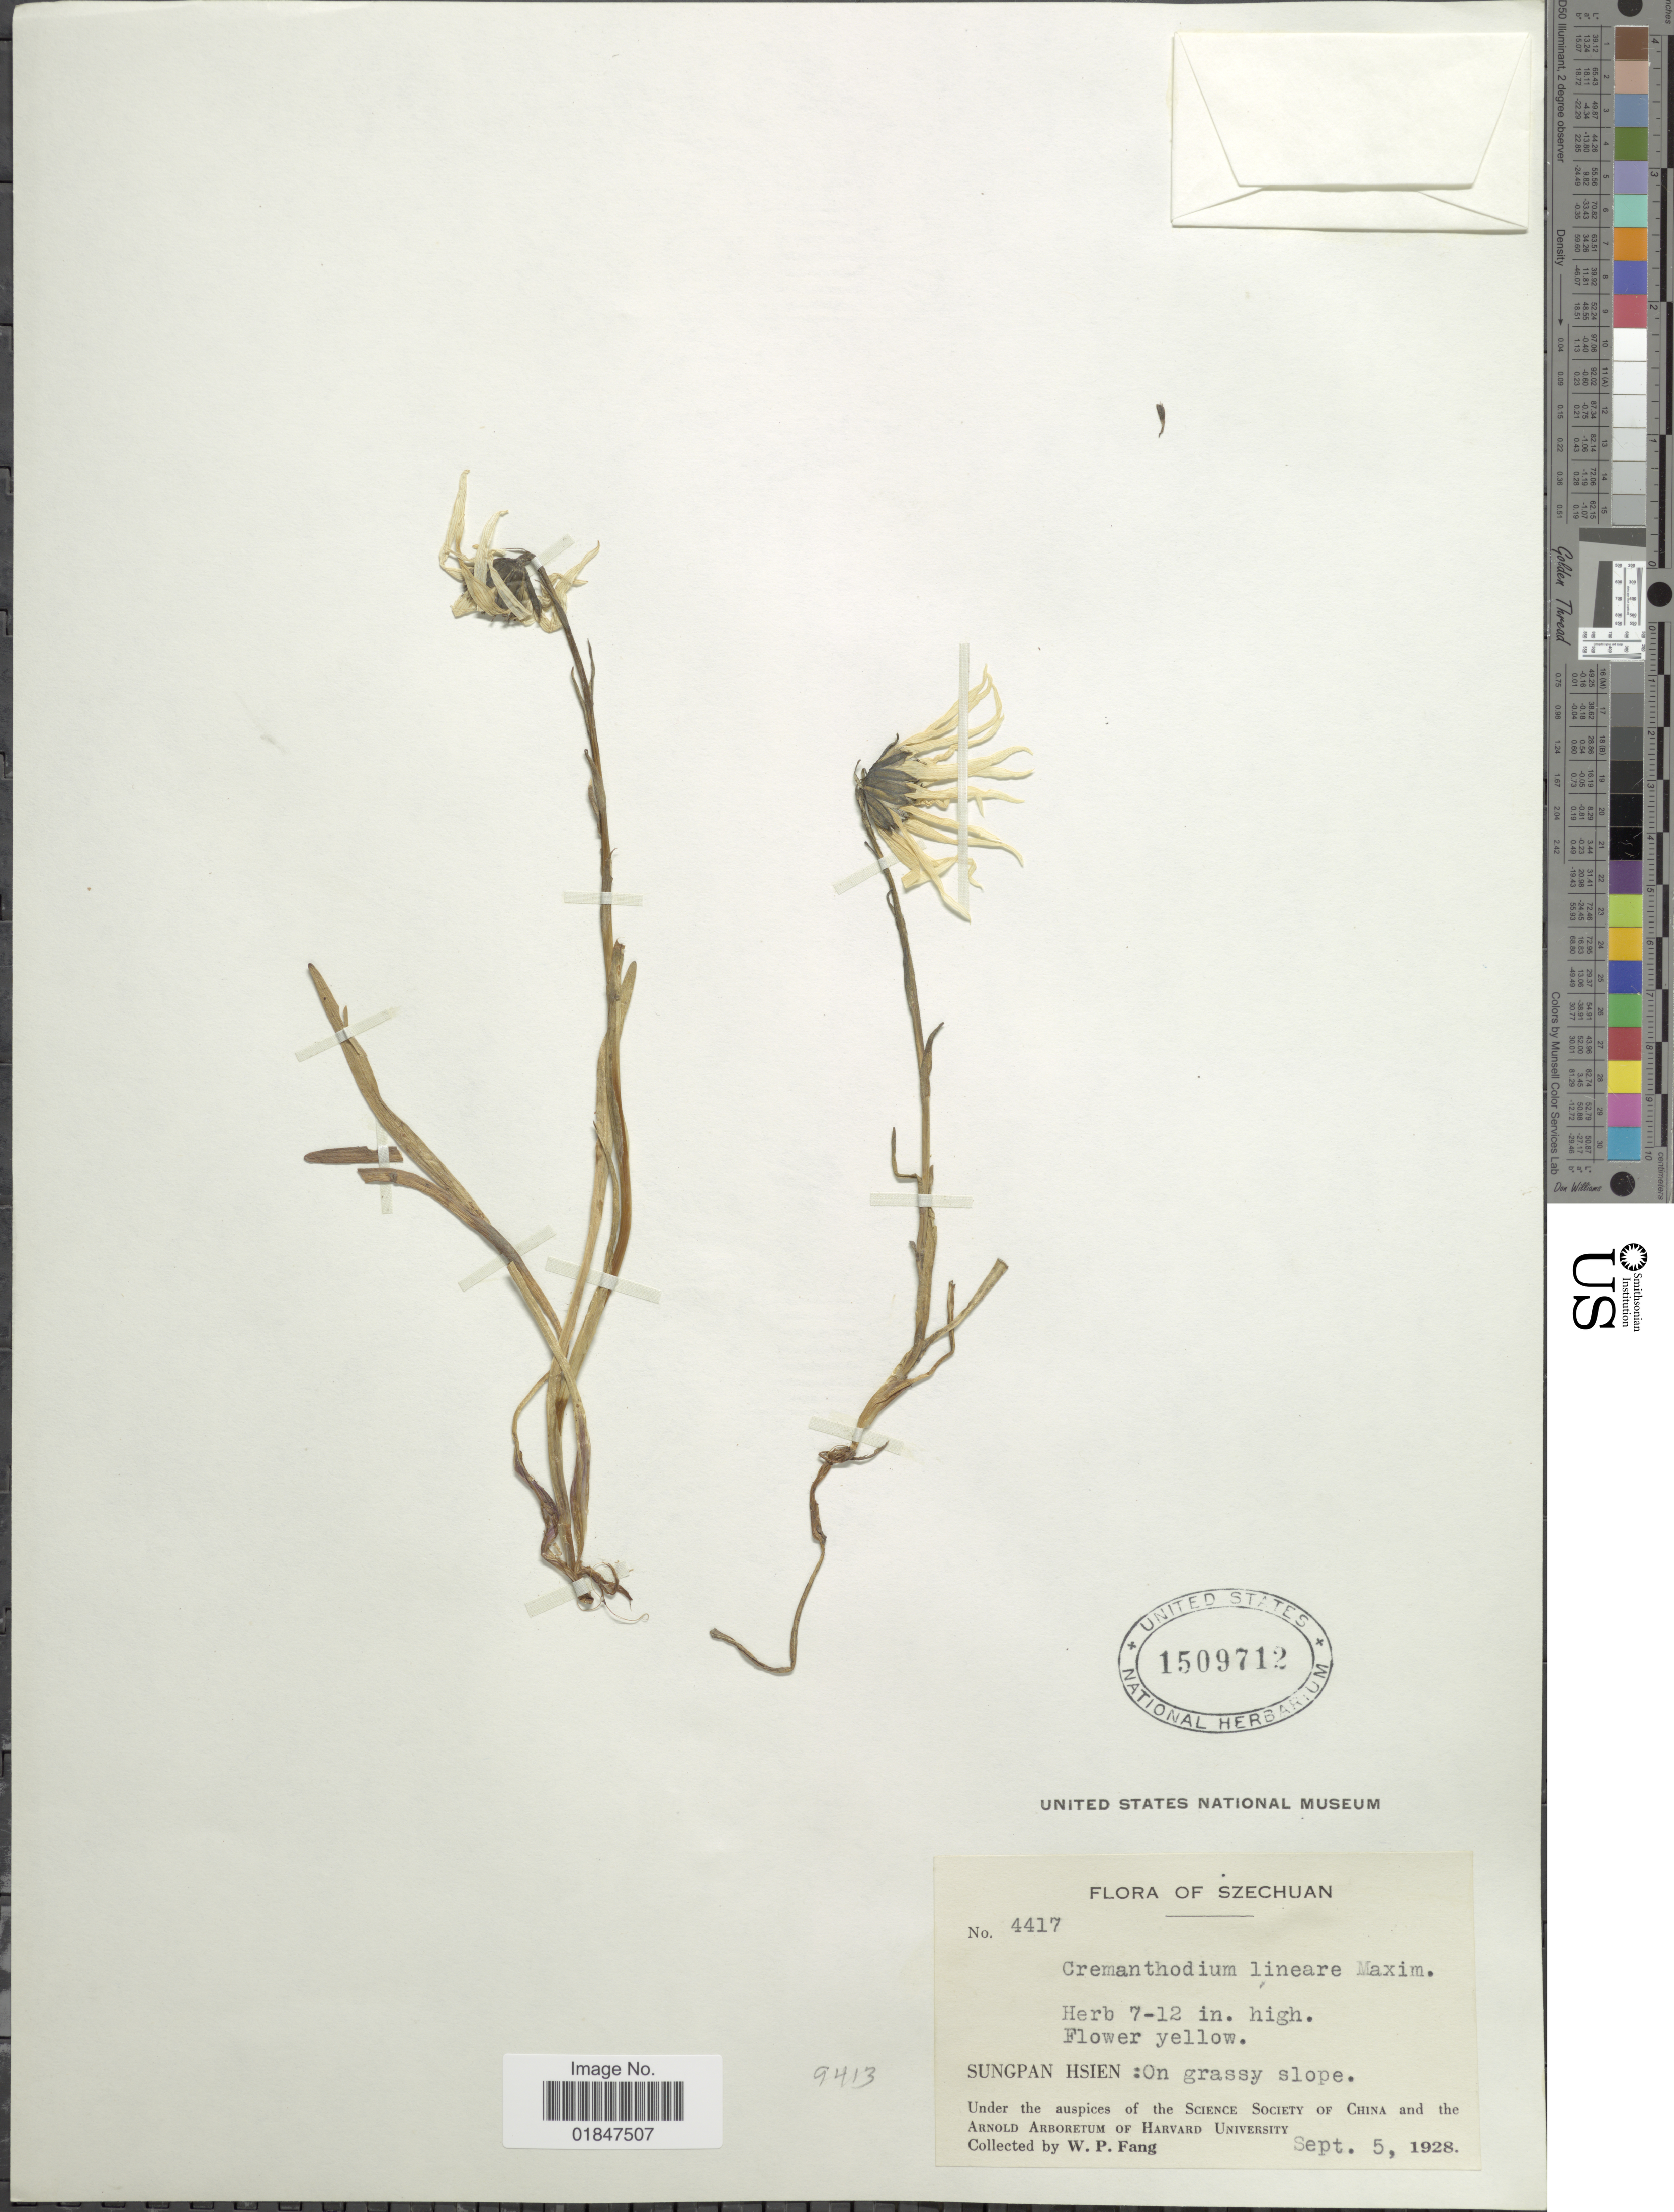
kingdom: Plantae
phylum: Tracheophyta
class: Magnoliopsida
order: Asterales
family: Asteraceae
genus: Cremanthodium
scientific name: Cremanthodium lineare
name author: Maxim.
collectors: W. P. Fang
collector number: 4417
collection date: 1928-09-05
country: China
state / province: Sichuan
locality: Szechuan, Sungpan Hsien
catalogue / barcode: US 1509712